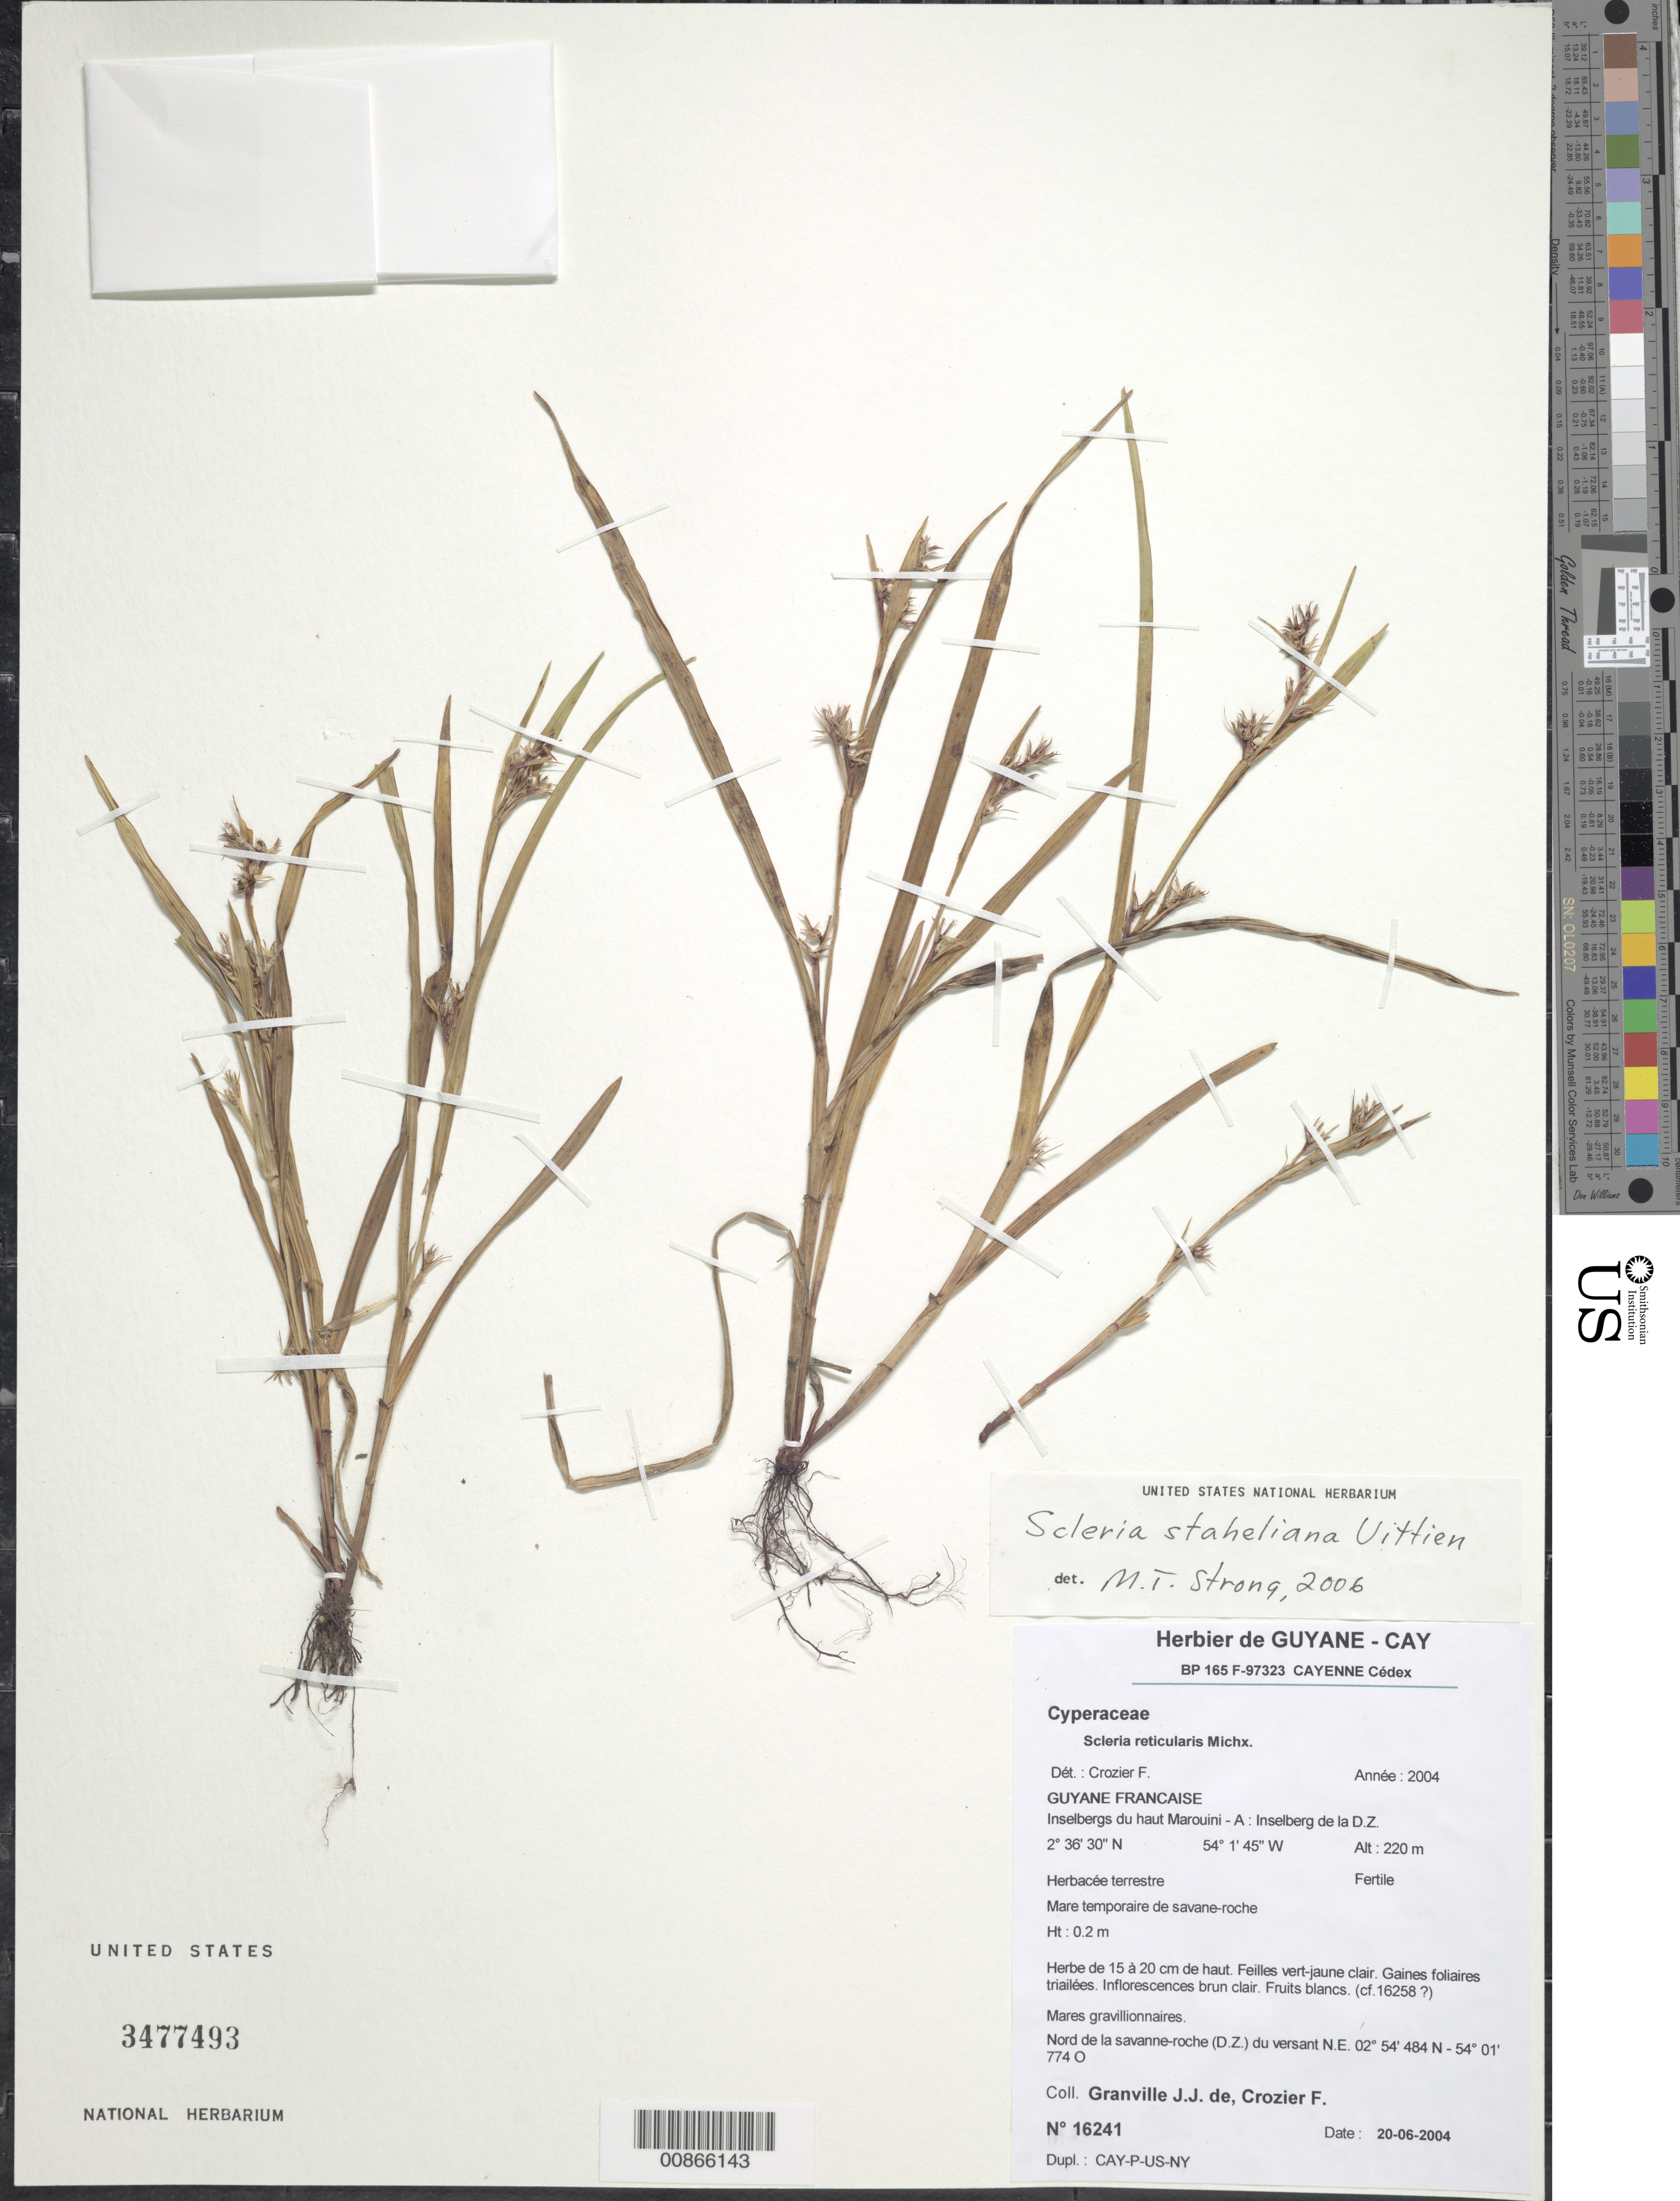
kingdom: Plantae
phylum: Tracheophyta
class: Liliopsida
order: Poales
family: Cyperaceae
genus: Scleria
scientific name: Scleria staheliana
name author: Uittien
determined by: Strong, M. T., (US), Smithsonian Institution - National Museum of Natural History (UNITED STATES)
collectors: J.-J. de Granville & F. Crozier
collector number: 16241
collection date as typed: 20-Jun-04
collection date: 2004-06-20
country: French Guiana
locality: Haut Marouini-A; Inselberg de la D.Z., nord de la savanne-roche (D.Z.) du versant NE 2º54'484"N - 54º1'774"O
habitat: Mare temporaire de savane-roche; mares gravillionnaires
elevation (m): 220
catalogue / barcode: US 3477493